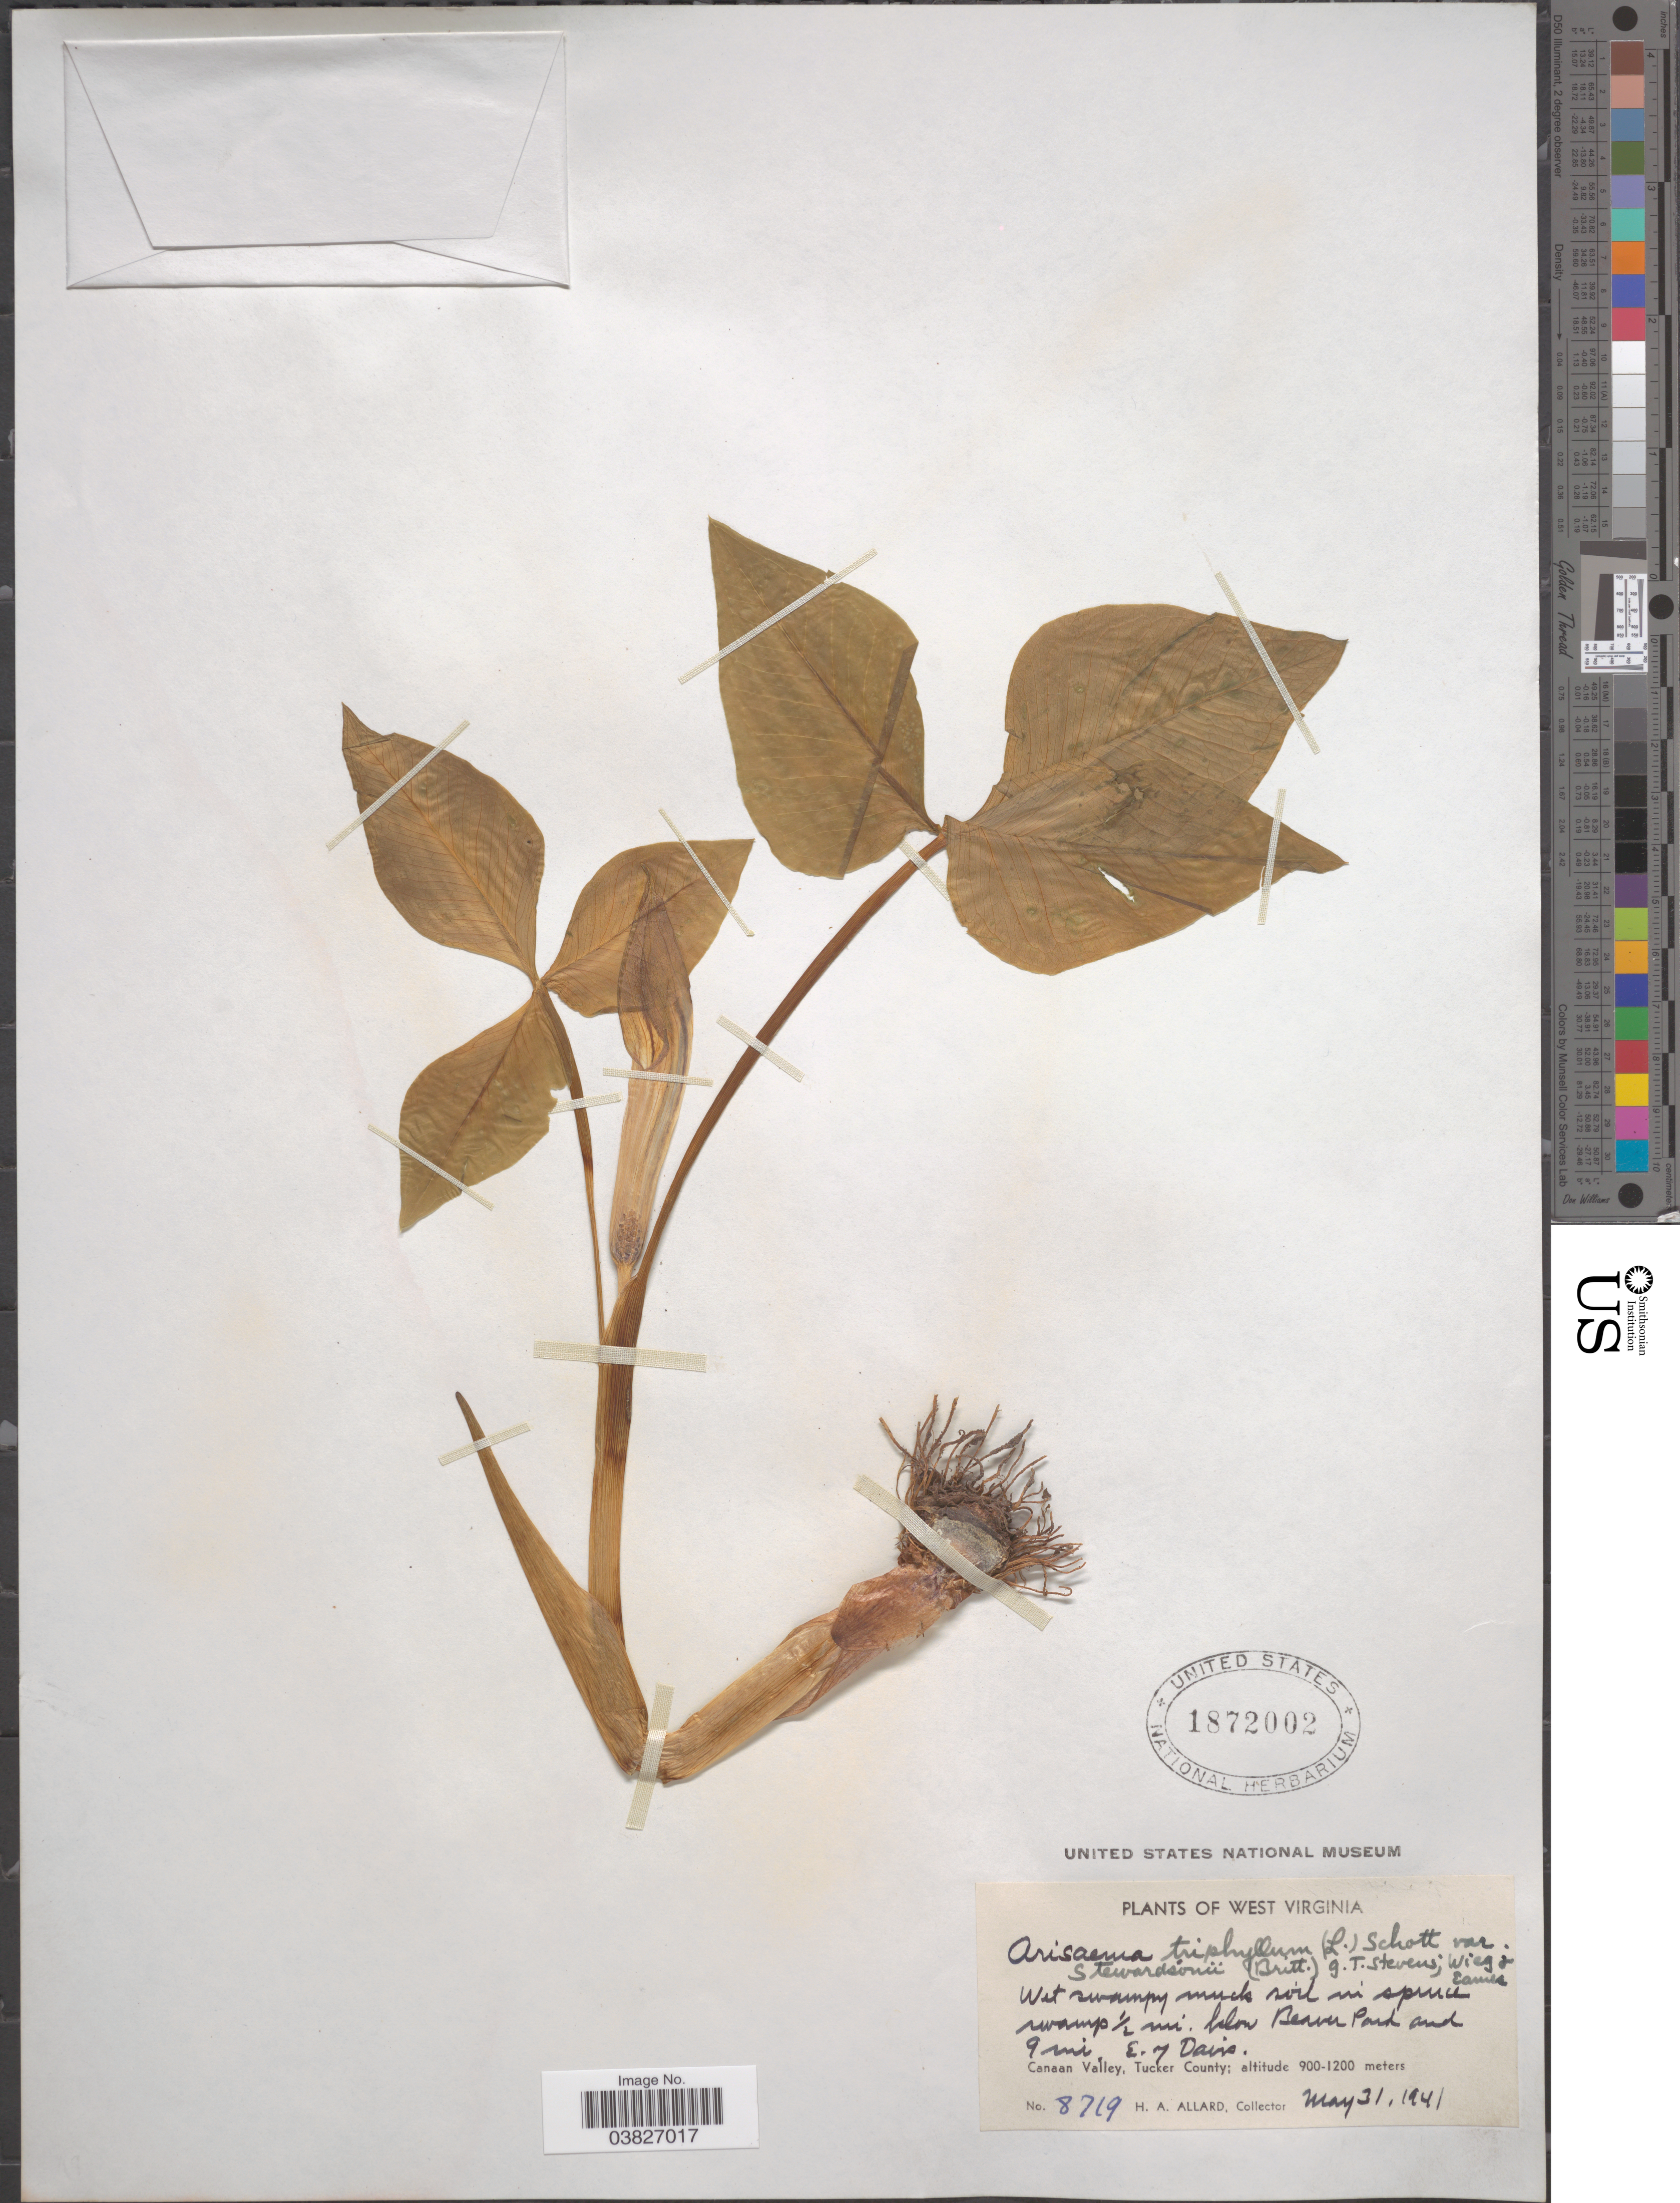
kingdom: Plantae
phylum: Tracheophyta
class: Liliopsida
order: Alismatales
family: Araceae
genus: Arisaema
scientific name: Arisaema stewardsonii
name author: Britton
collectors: H. A. Allard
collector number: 8719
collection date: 1941-05-31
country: United States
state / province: West Virginia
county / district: Tucker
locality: Swamp ½ mi below Beaver Pond and 9 mi. E. of Davis. Canaan Valley, Tucker County.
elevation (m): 900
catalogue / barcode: US 1872002